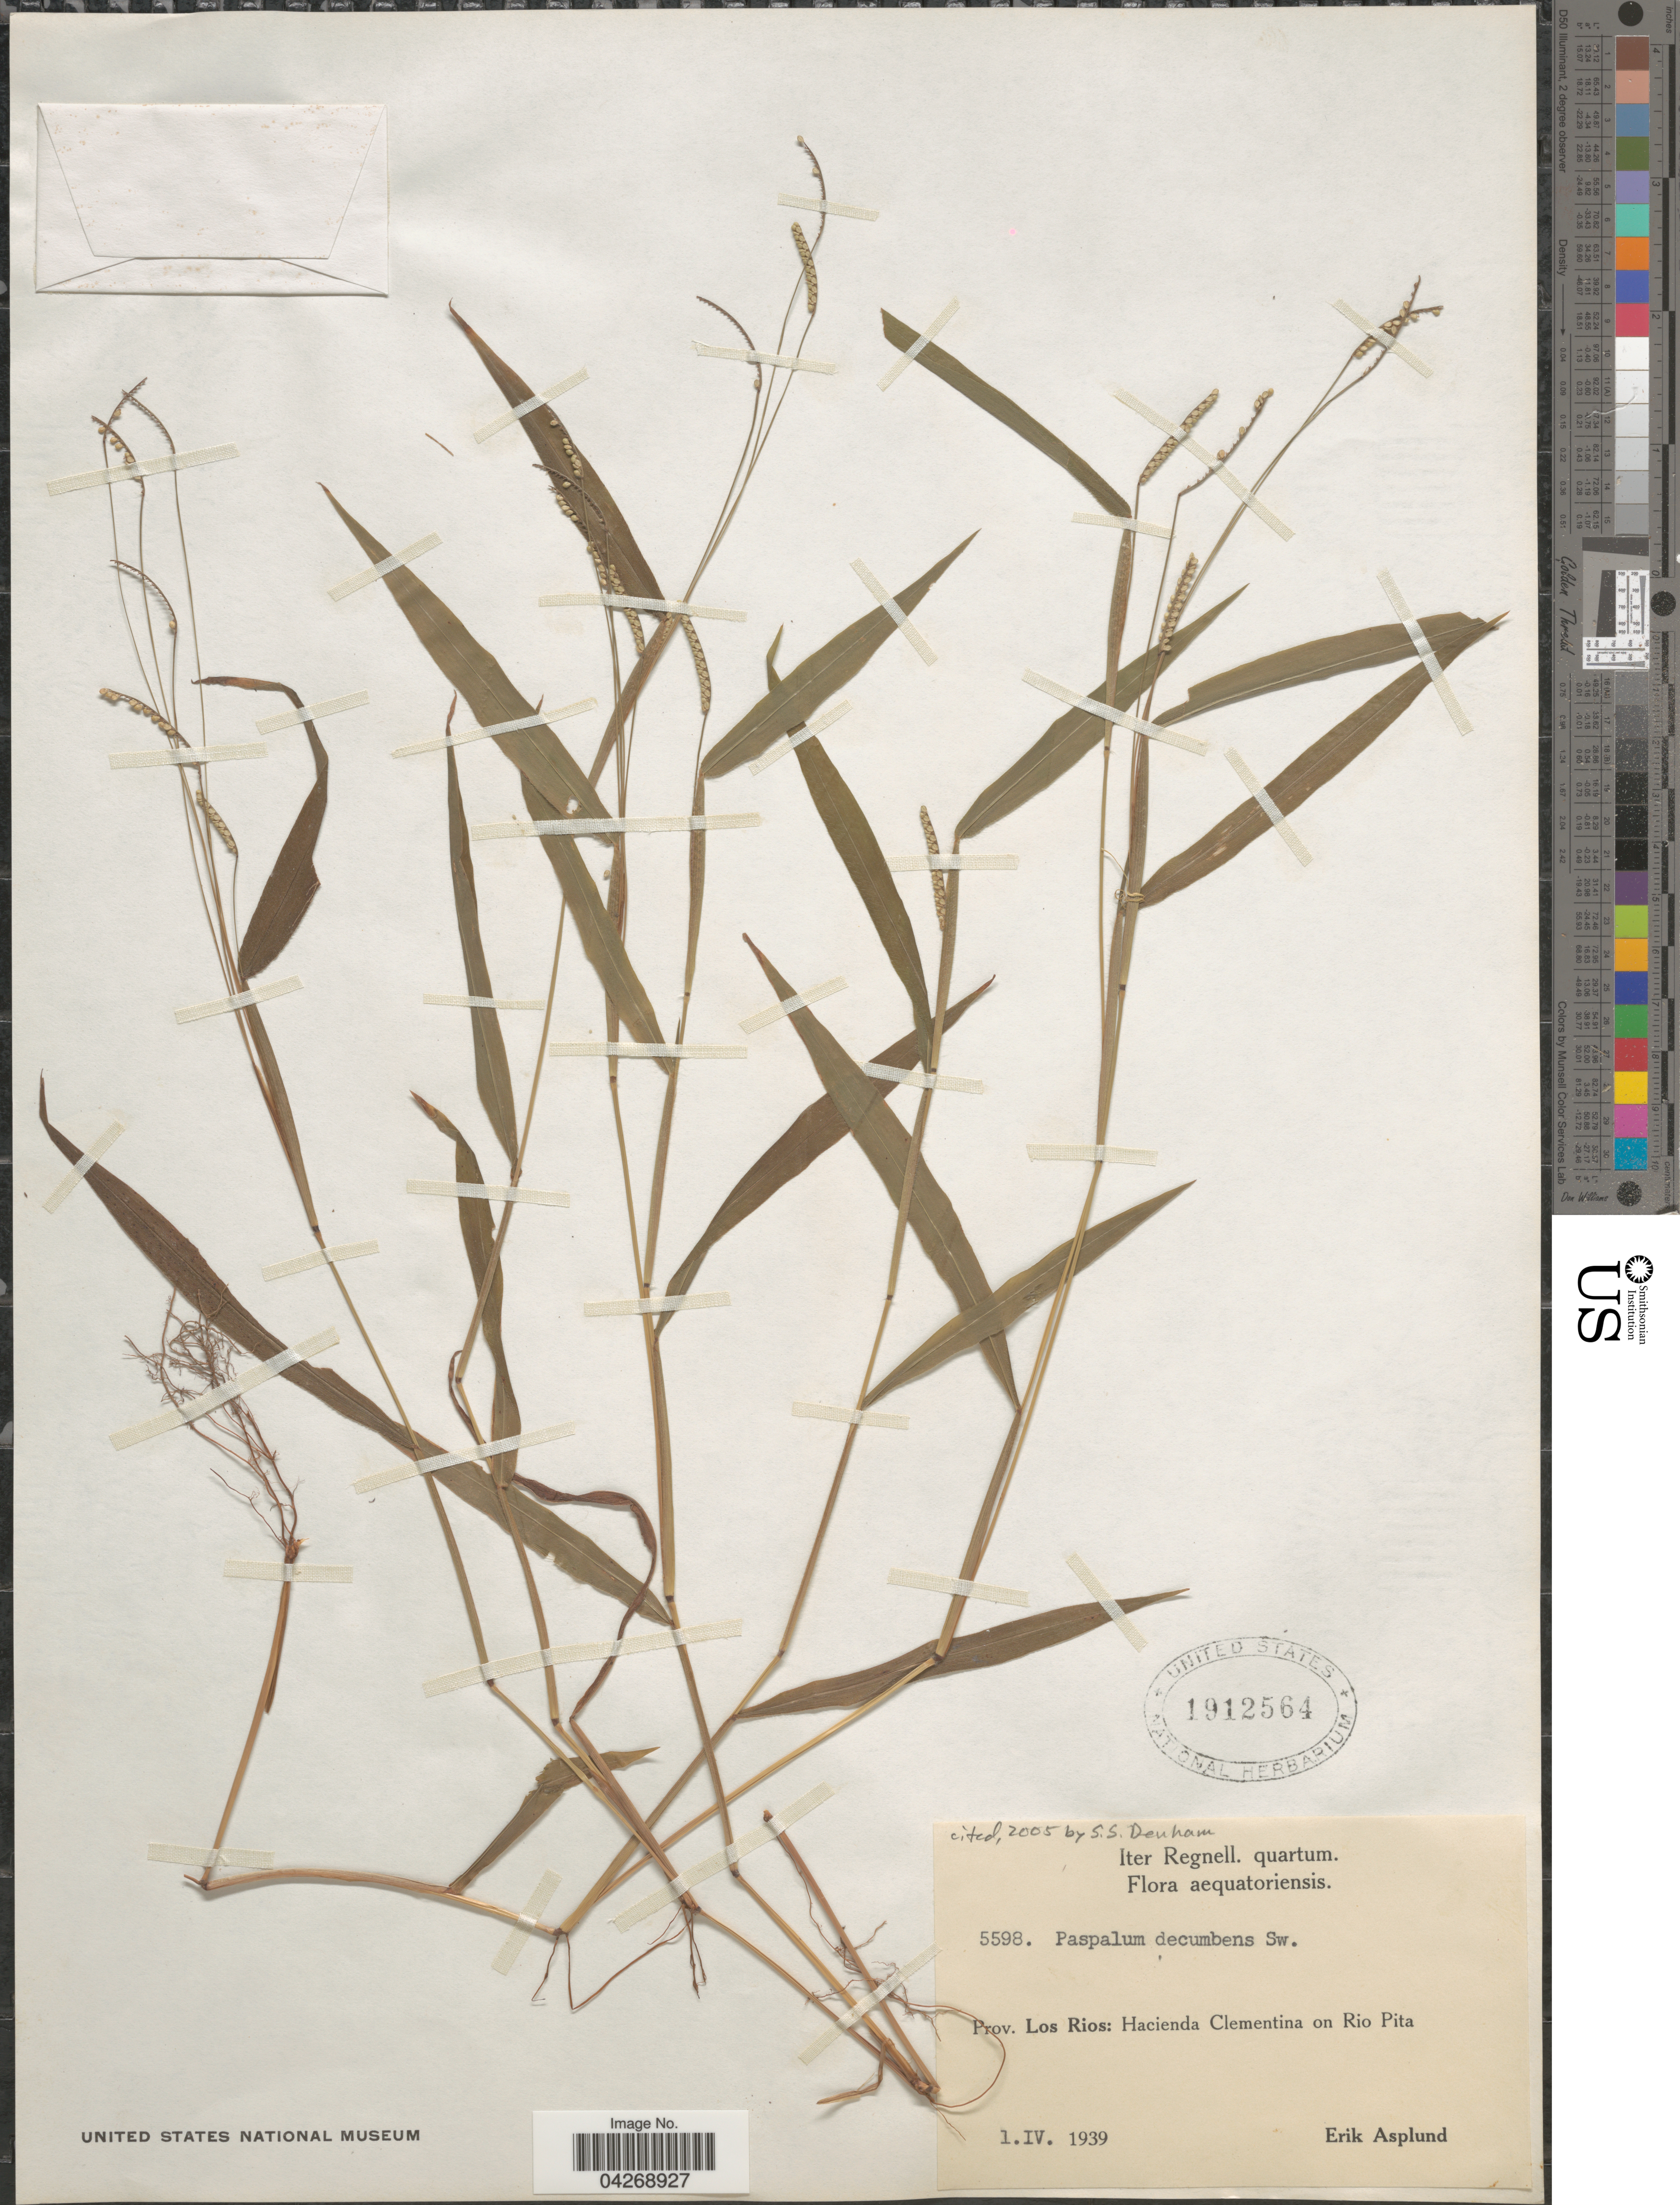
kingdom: Plantae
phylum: Tracheophyta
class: Liliopsida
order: Poales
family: Poaceae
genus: Paspalum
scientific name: Paspalum decumbens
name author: Sw.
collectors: E. Asplund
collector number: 5598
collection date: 1939-04-01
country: Ecuador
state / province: Los Ríos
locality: Iter Regnell. quartum. Aequatoriensis. Hacienda Clementina on Rio Pita.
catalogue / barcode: US 1912564